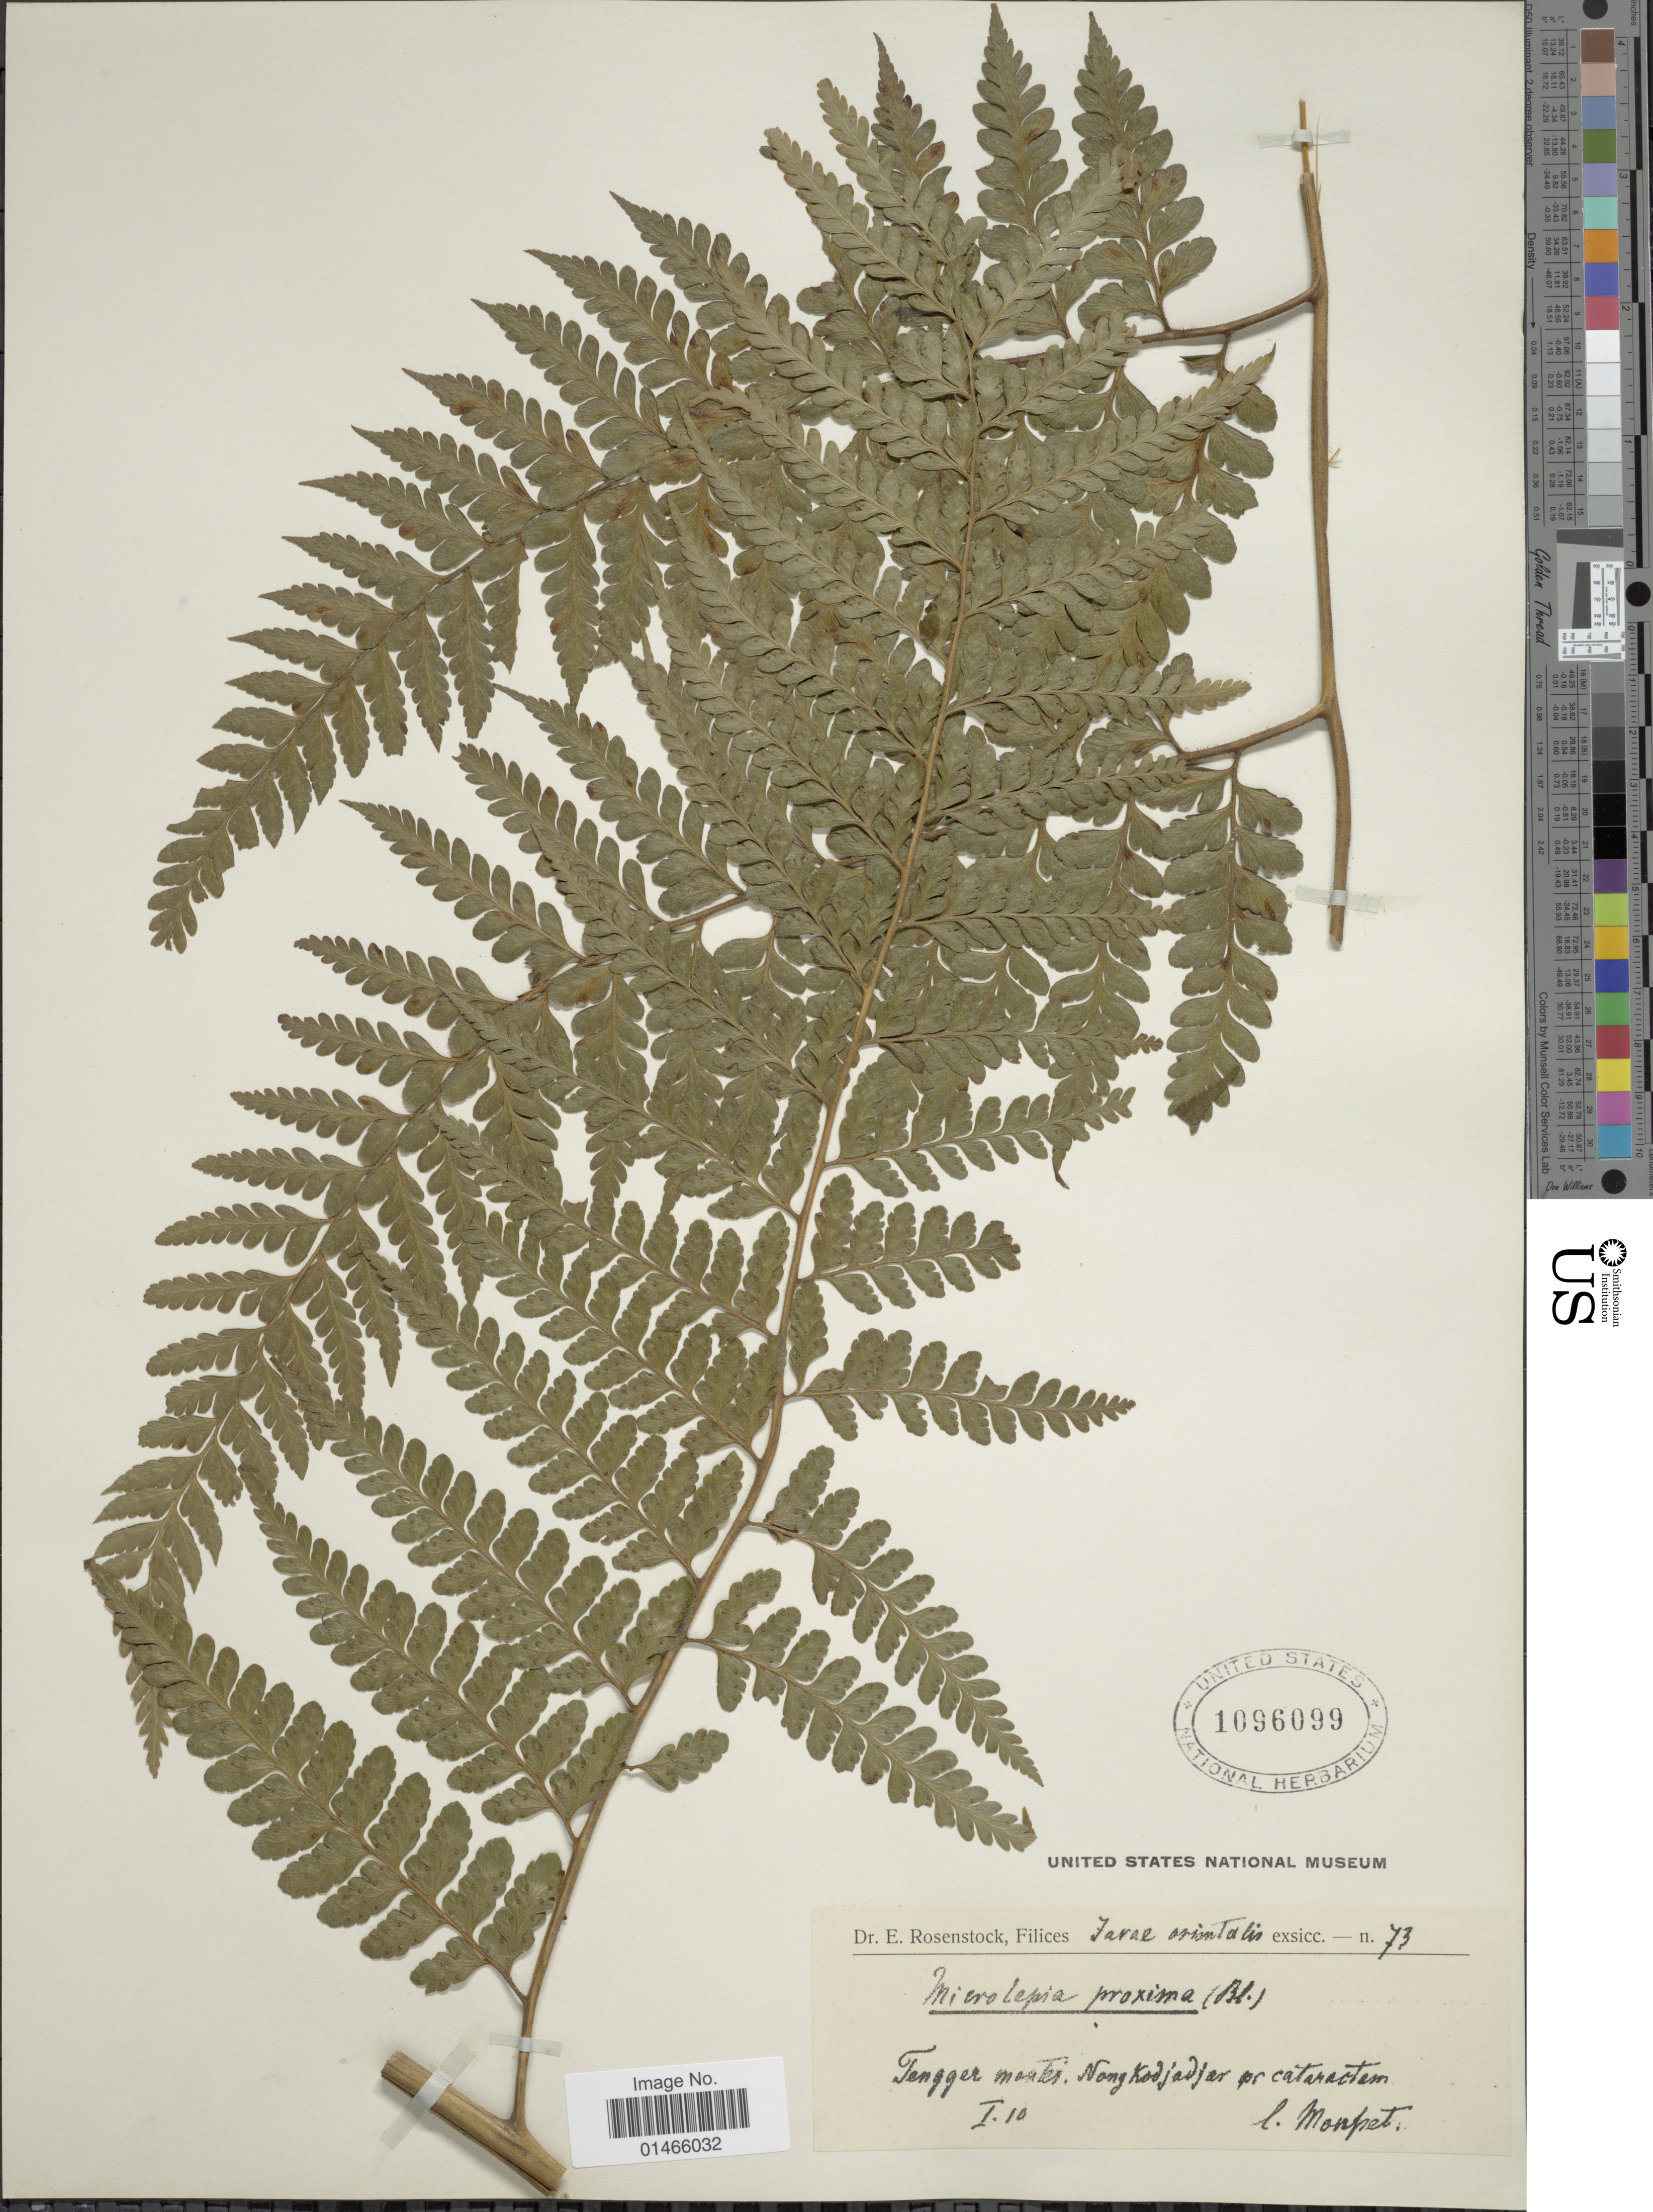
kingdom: Plantae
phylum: Tracheophyta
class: Polypodiopsida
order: Polypodiales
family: Dennstaedtiaceae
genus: Microlepia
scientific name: Microlepia proxima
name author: (Blume) C. Presl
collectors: Mousset, --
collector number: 73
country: Indonesia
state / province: Java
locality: Tengger montes. Nong Kodjadjar pr cataractam.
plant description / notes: Corrected "Tengger Moukt, Mongkodjadjar pr cataretern" to Tengger montes. Nong Kodjadjar pr cataractam.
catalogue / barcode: US 1096099